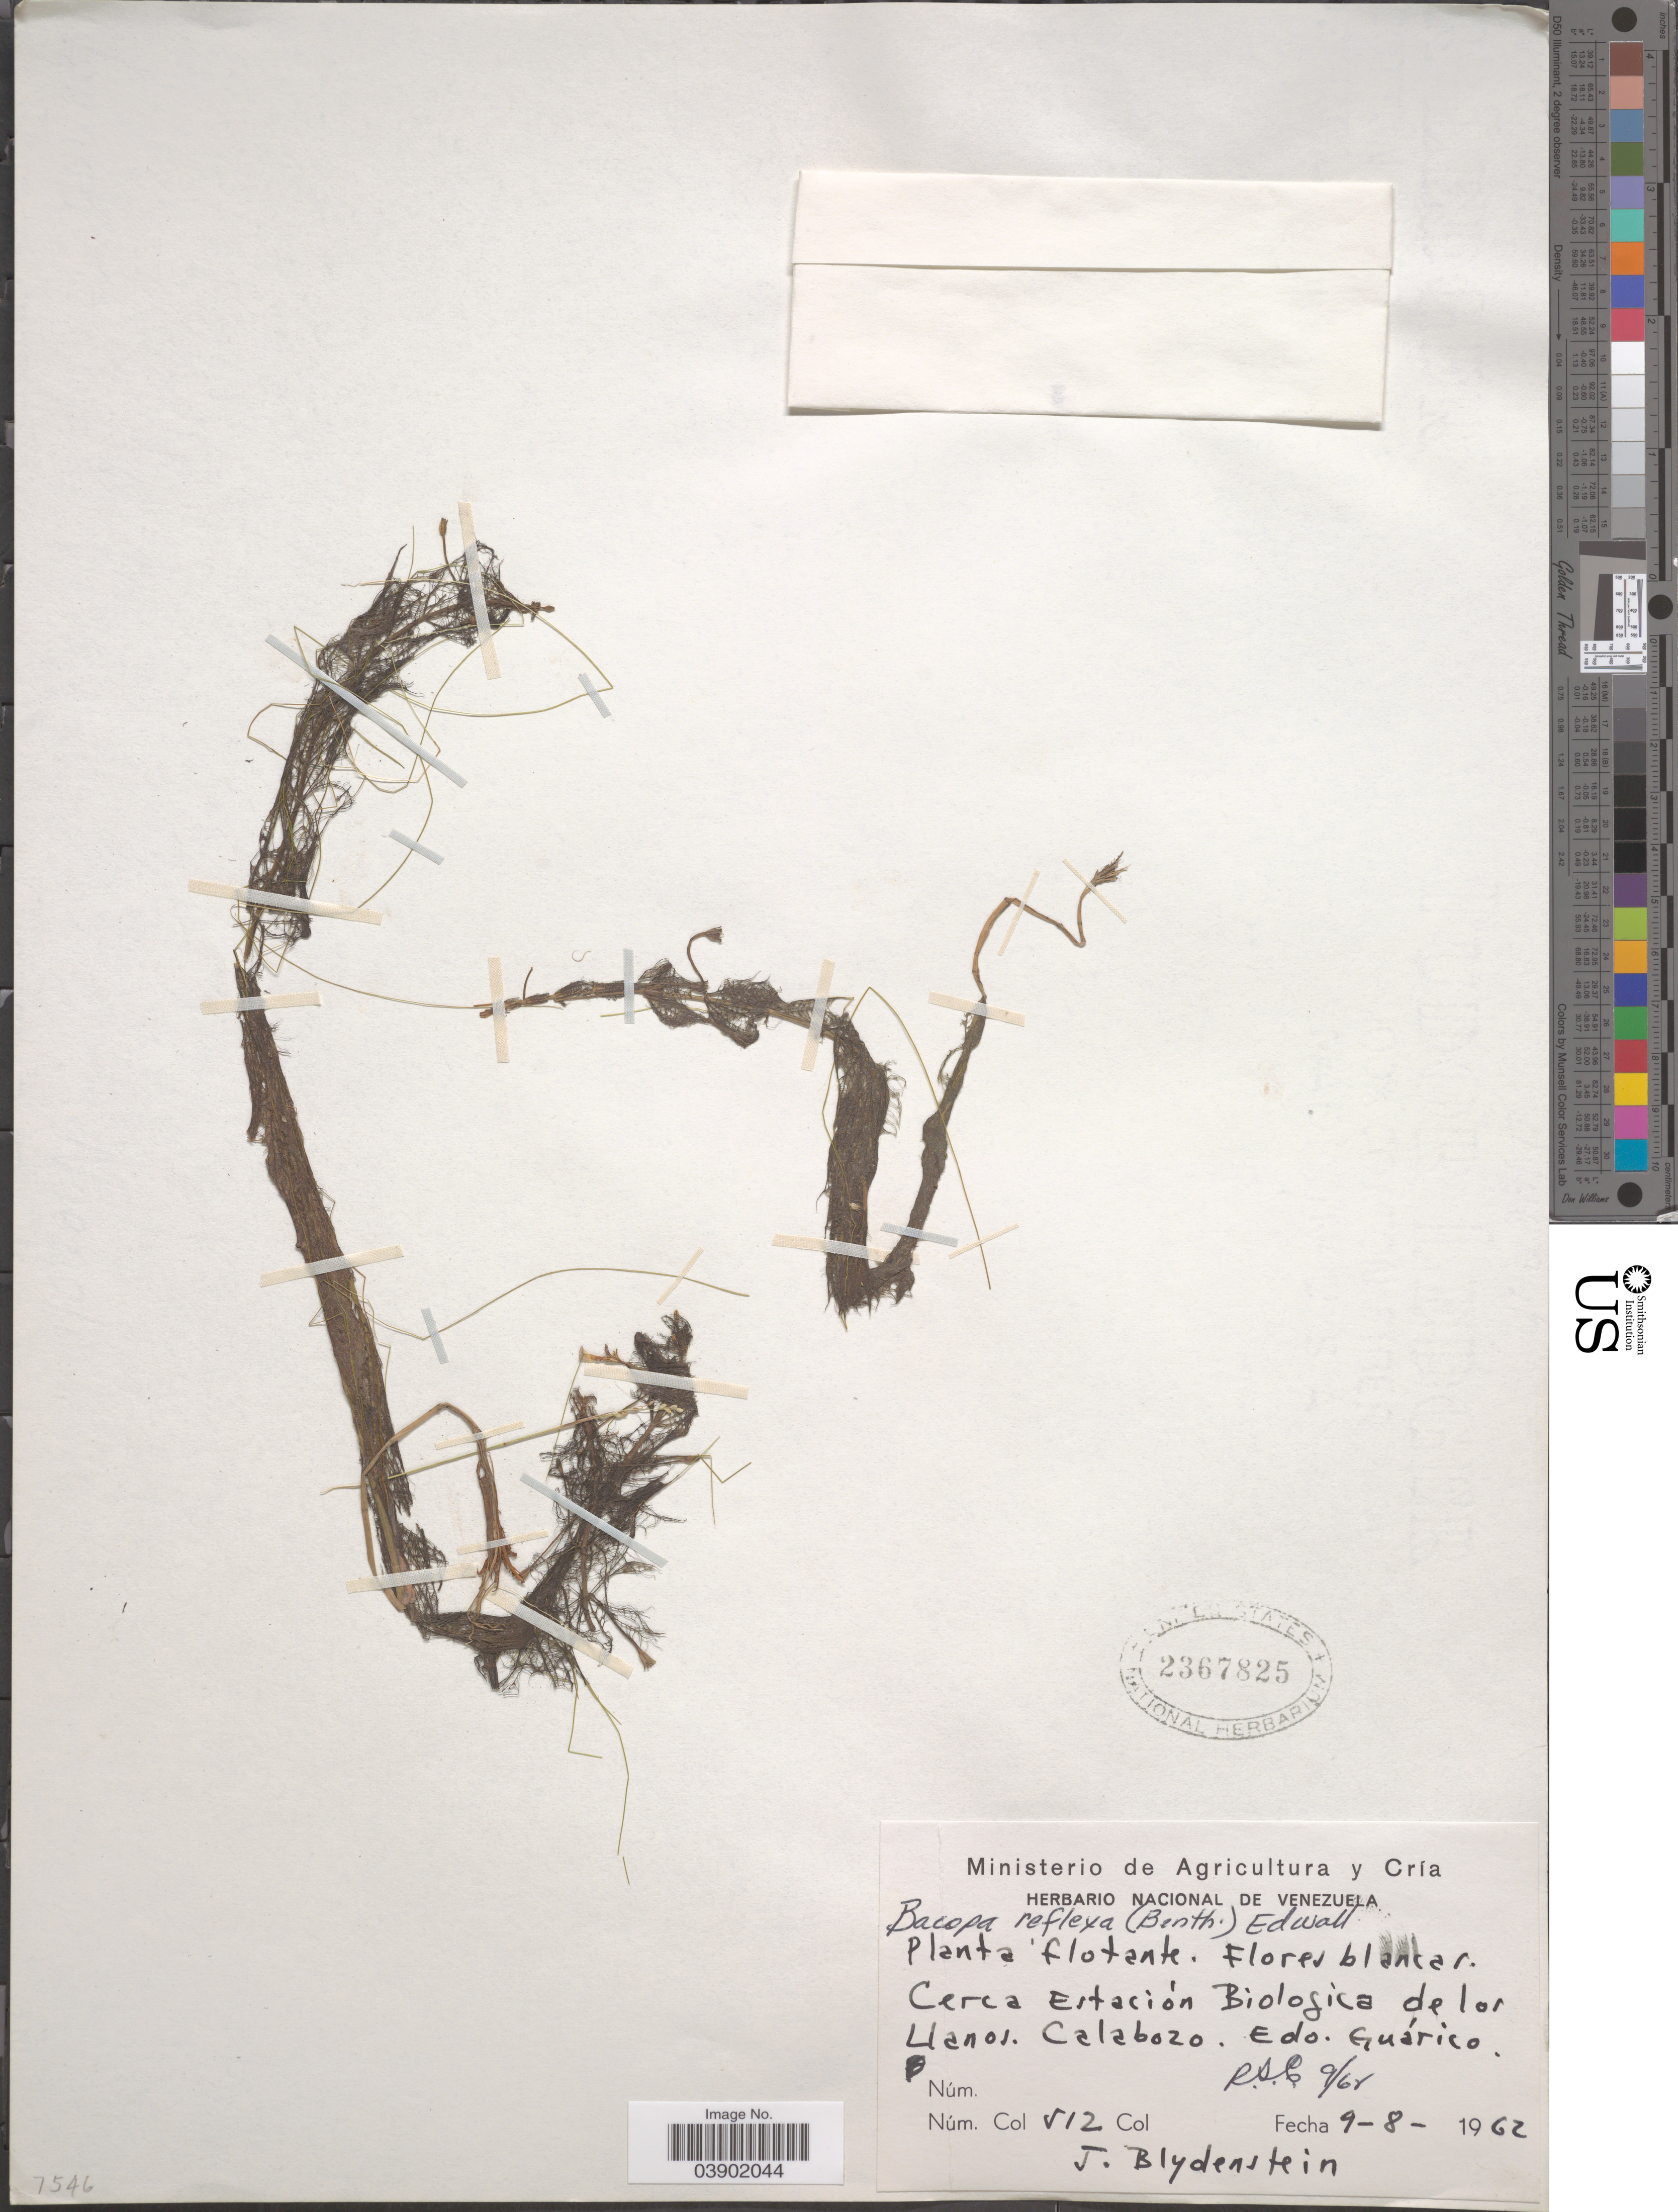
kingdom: Plantae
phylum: Tracheophyta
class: Magnoliopsida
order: Lamiales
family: Plantaginaceae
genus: Bacopa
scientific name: Bacopa reflexa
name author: (Benth.) Edwall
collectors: J. Blydenstein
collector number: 512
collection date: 1962-08-09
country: Venezuela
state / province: Guarico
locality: Cerca Estaciòn Biologica de los Llanos. Calabozo.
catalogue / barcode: US 2367825